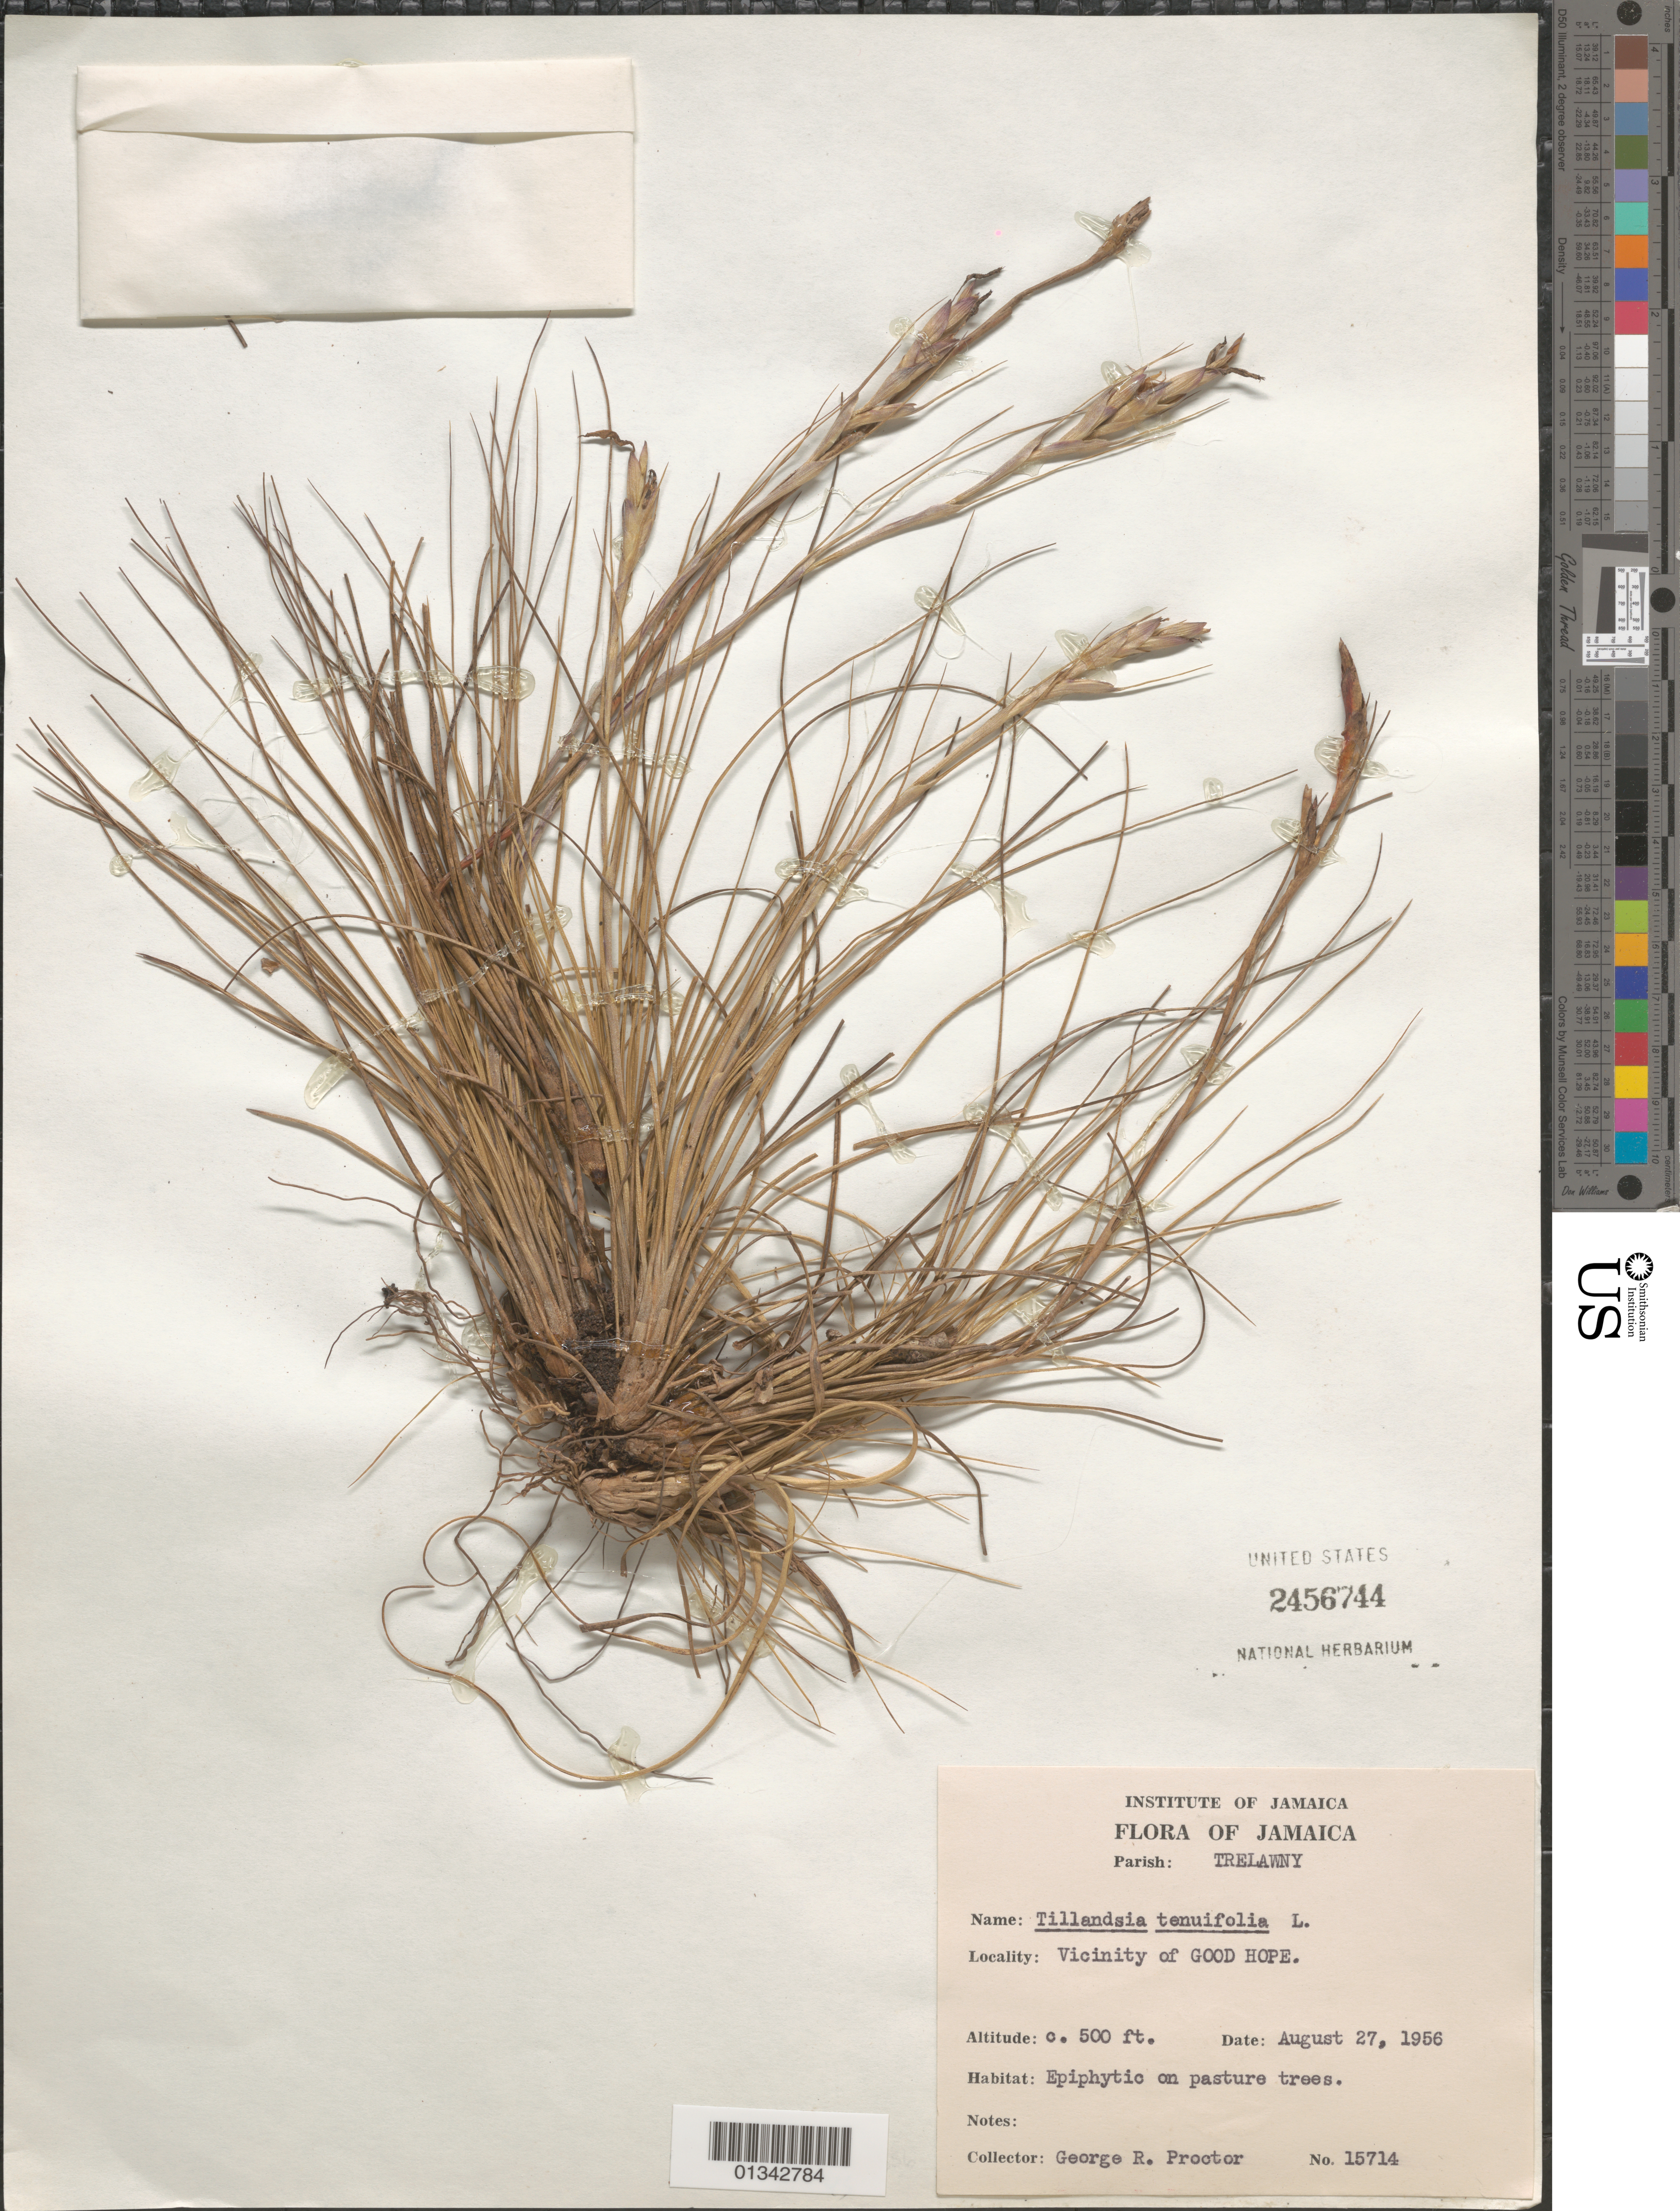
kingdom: Plantae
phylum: Tracheophyta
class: Liliopsida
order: Poales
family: Bromeliaceae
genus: Tillandsia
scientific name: Tillandsia tenuifolia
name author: L.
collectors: G. R. Proctor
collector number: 15714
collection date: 1956-08-27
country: Jamaica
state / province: Trelawny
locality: Good Hope, vicinity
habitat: On pasture trees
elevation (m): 152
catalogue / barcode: US 2456744